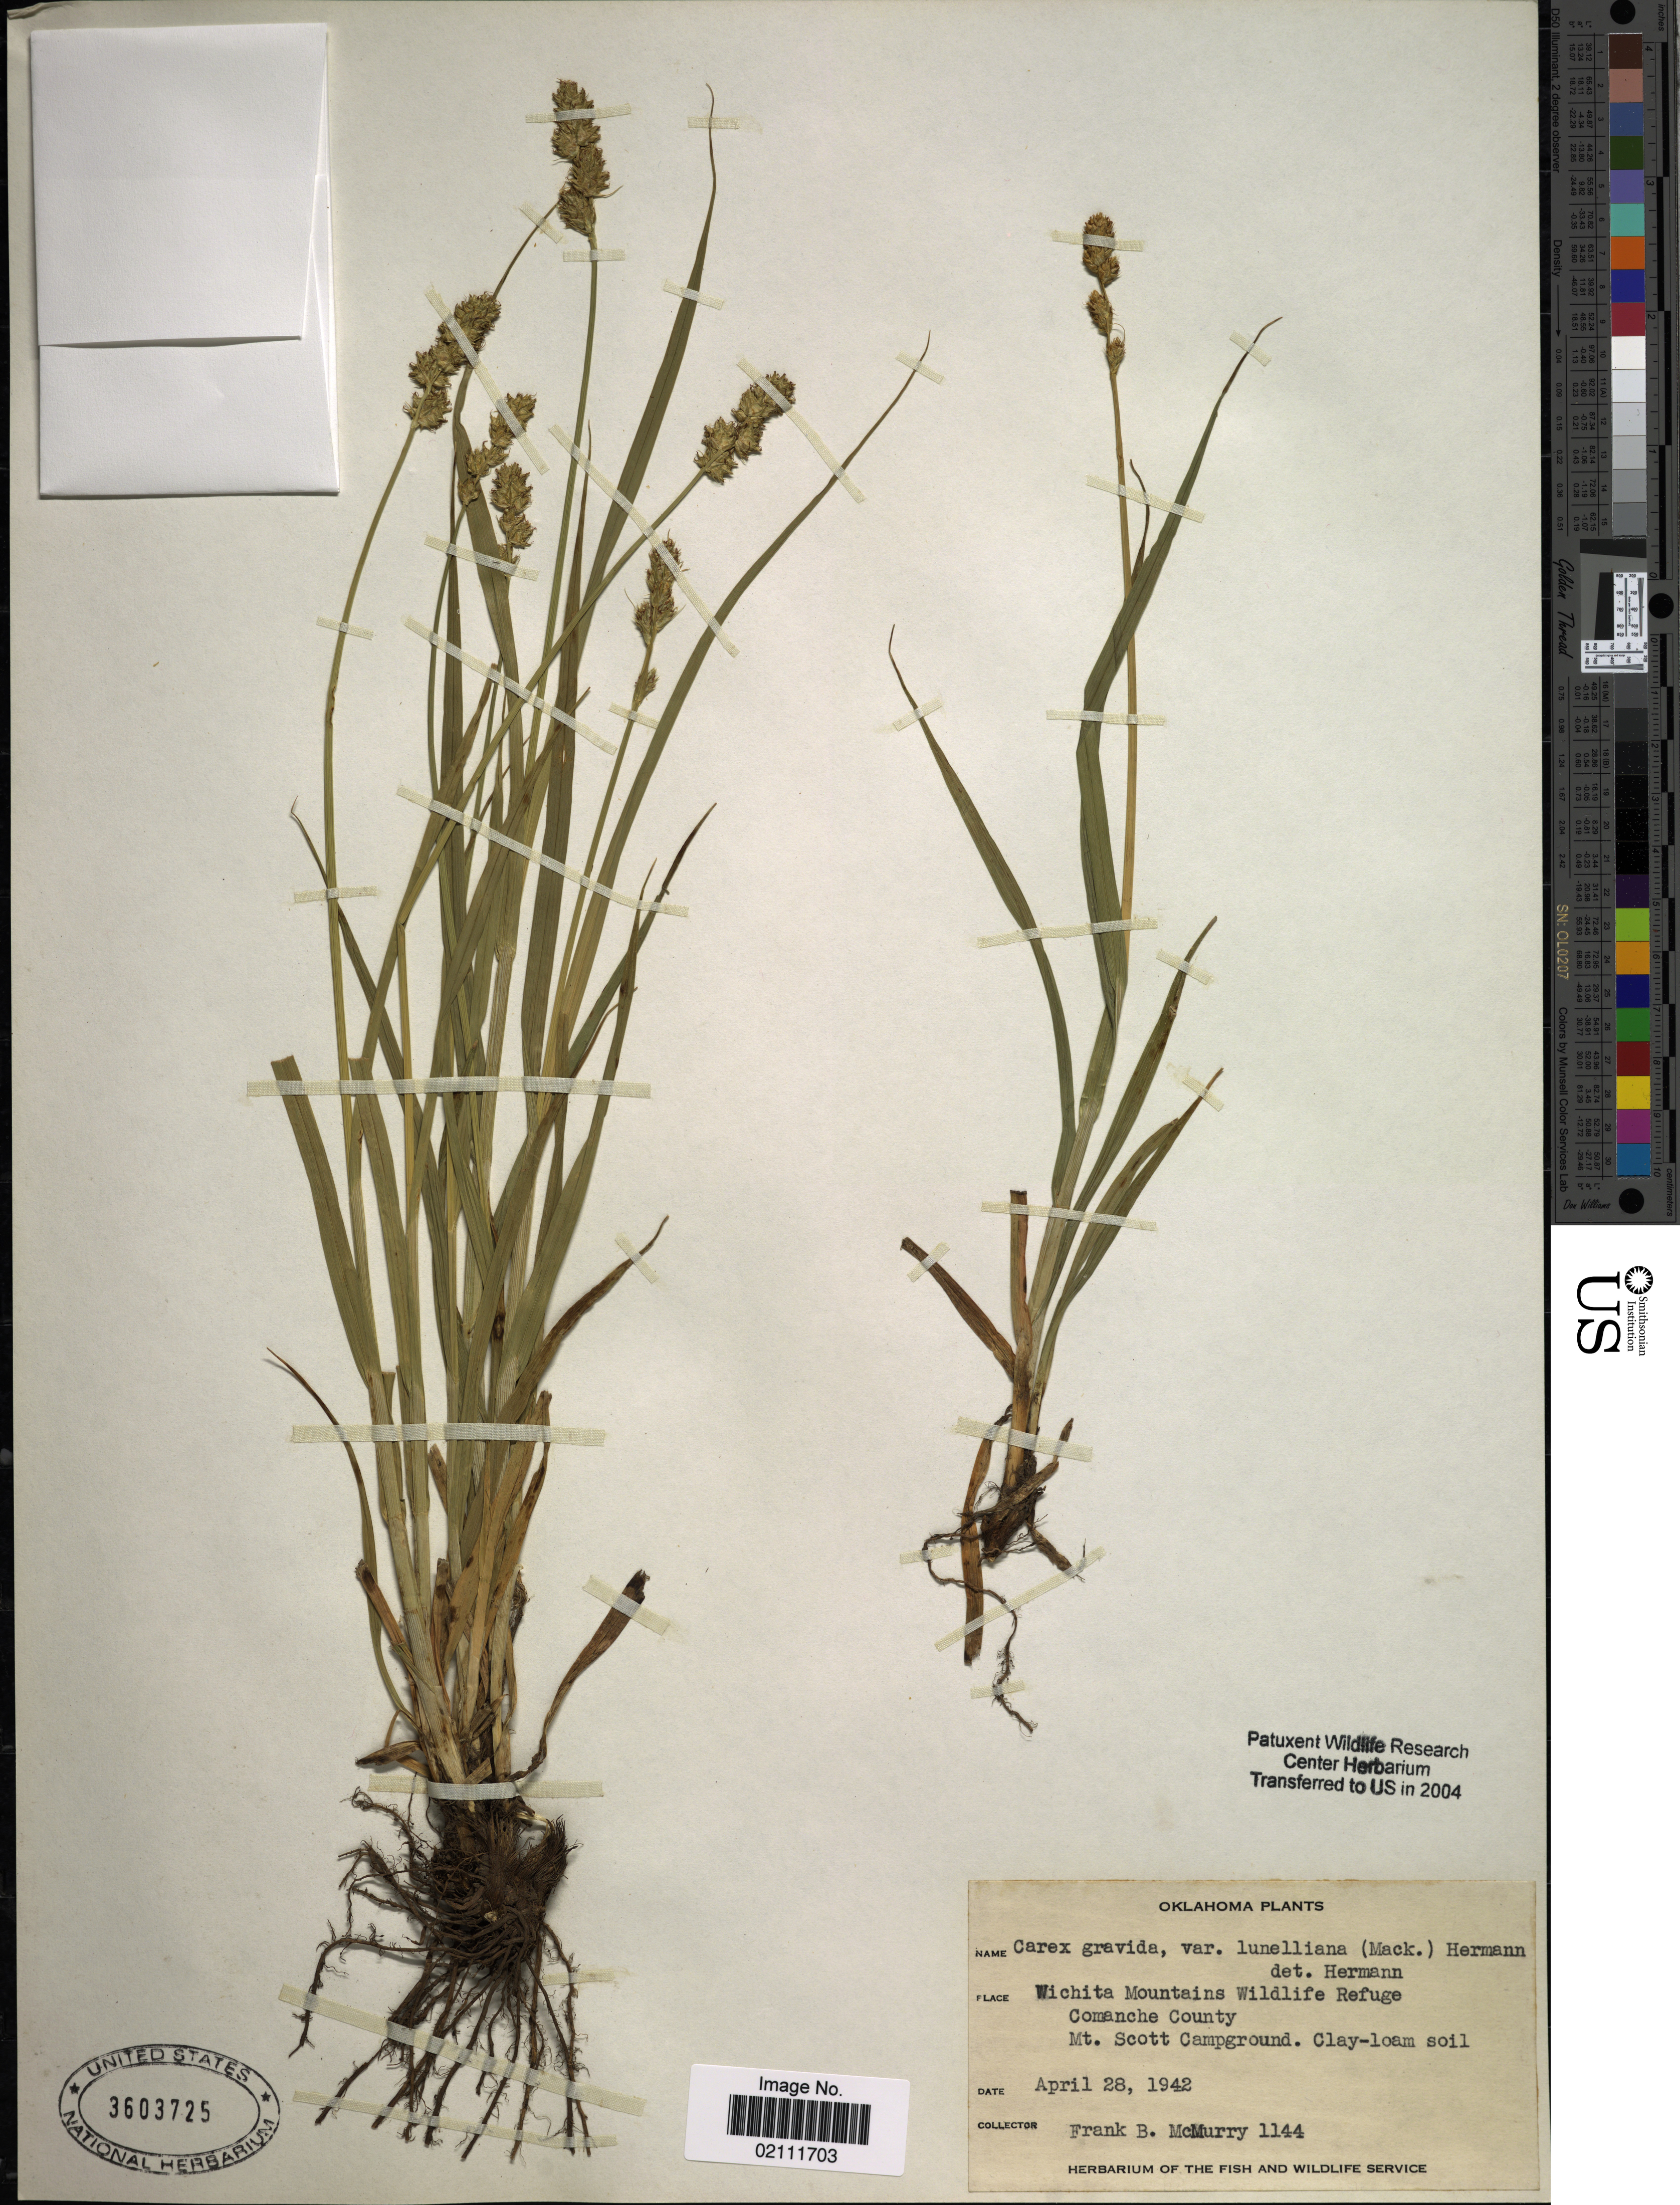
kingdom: Plantae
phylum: Tracheophyta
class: Liliopsida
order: Poales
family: Cyperaceae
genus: Carex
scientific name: Carex gravida var. lunelliana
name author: (Mack.) F.J. Herm.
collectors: F. B. McMurry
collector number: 1144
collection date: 1942-04-28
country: United States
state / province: Oklahoma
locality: Wichita Mountains Wildlife Refuge, Comanche County, Mt. Scott Campground.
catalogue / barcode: US 3603725